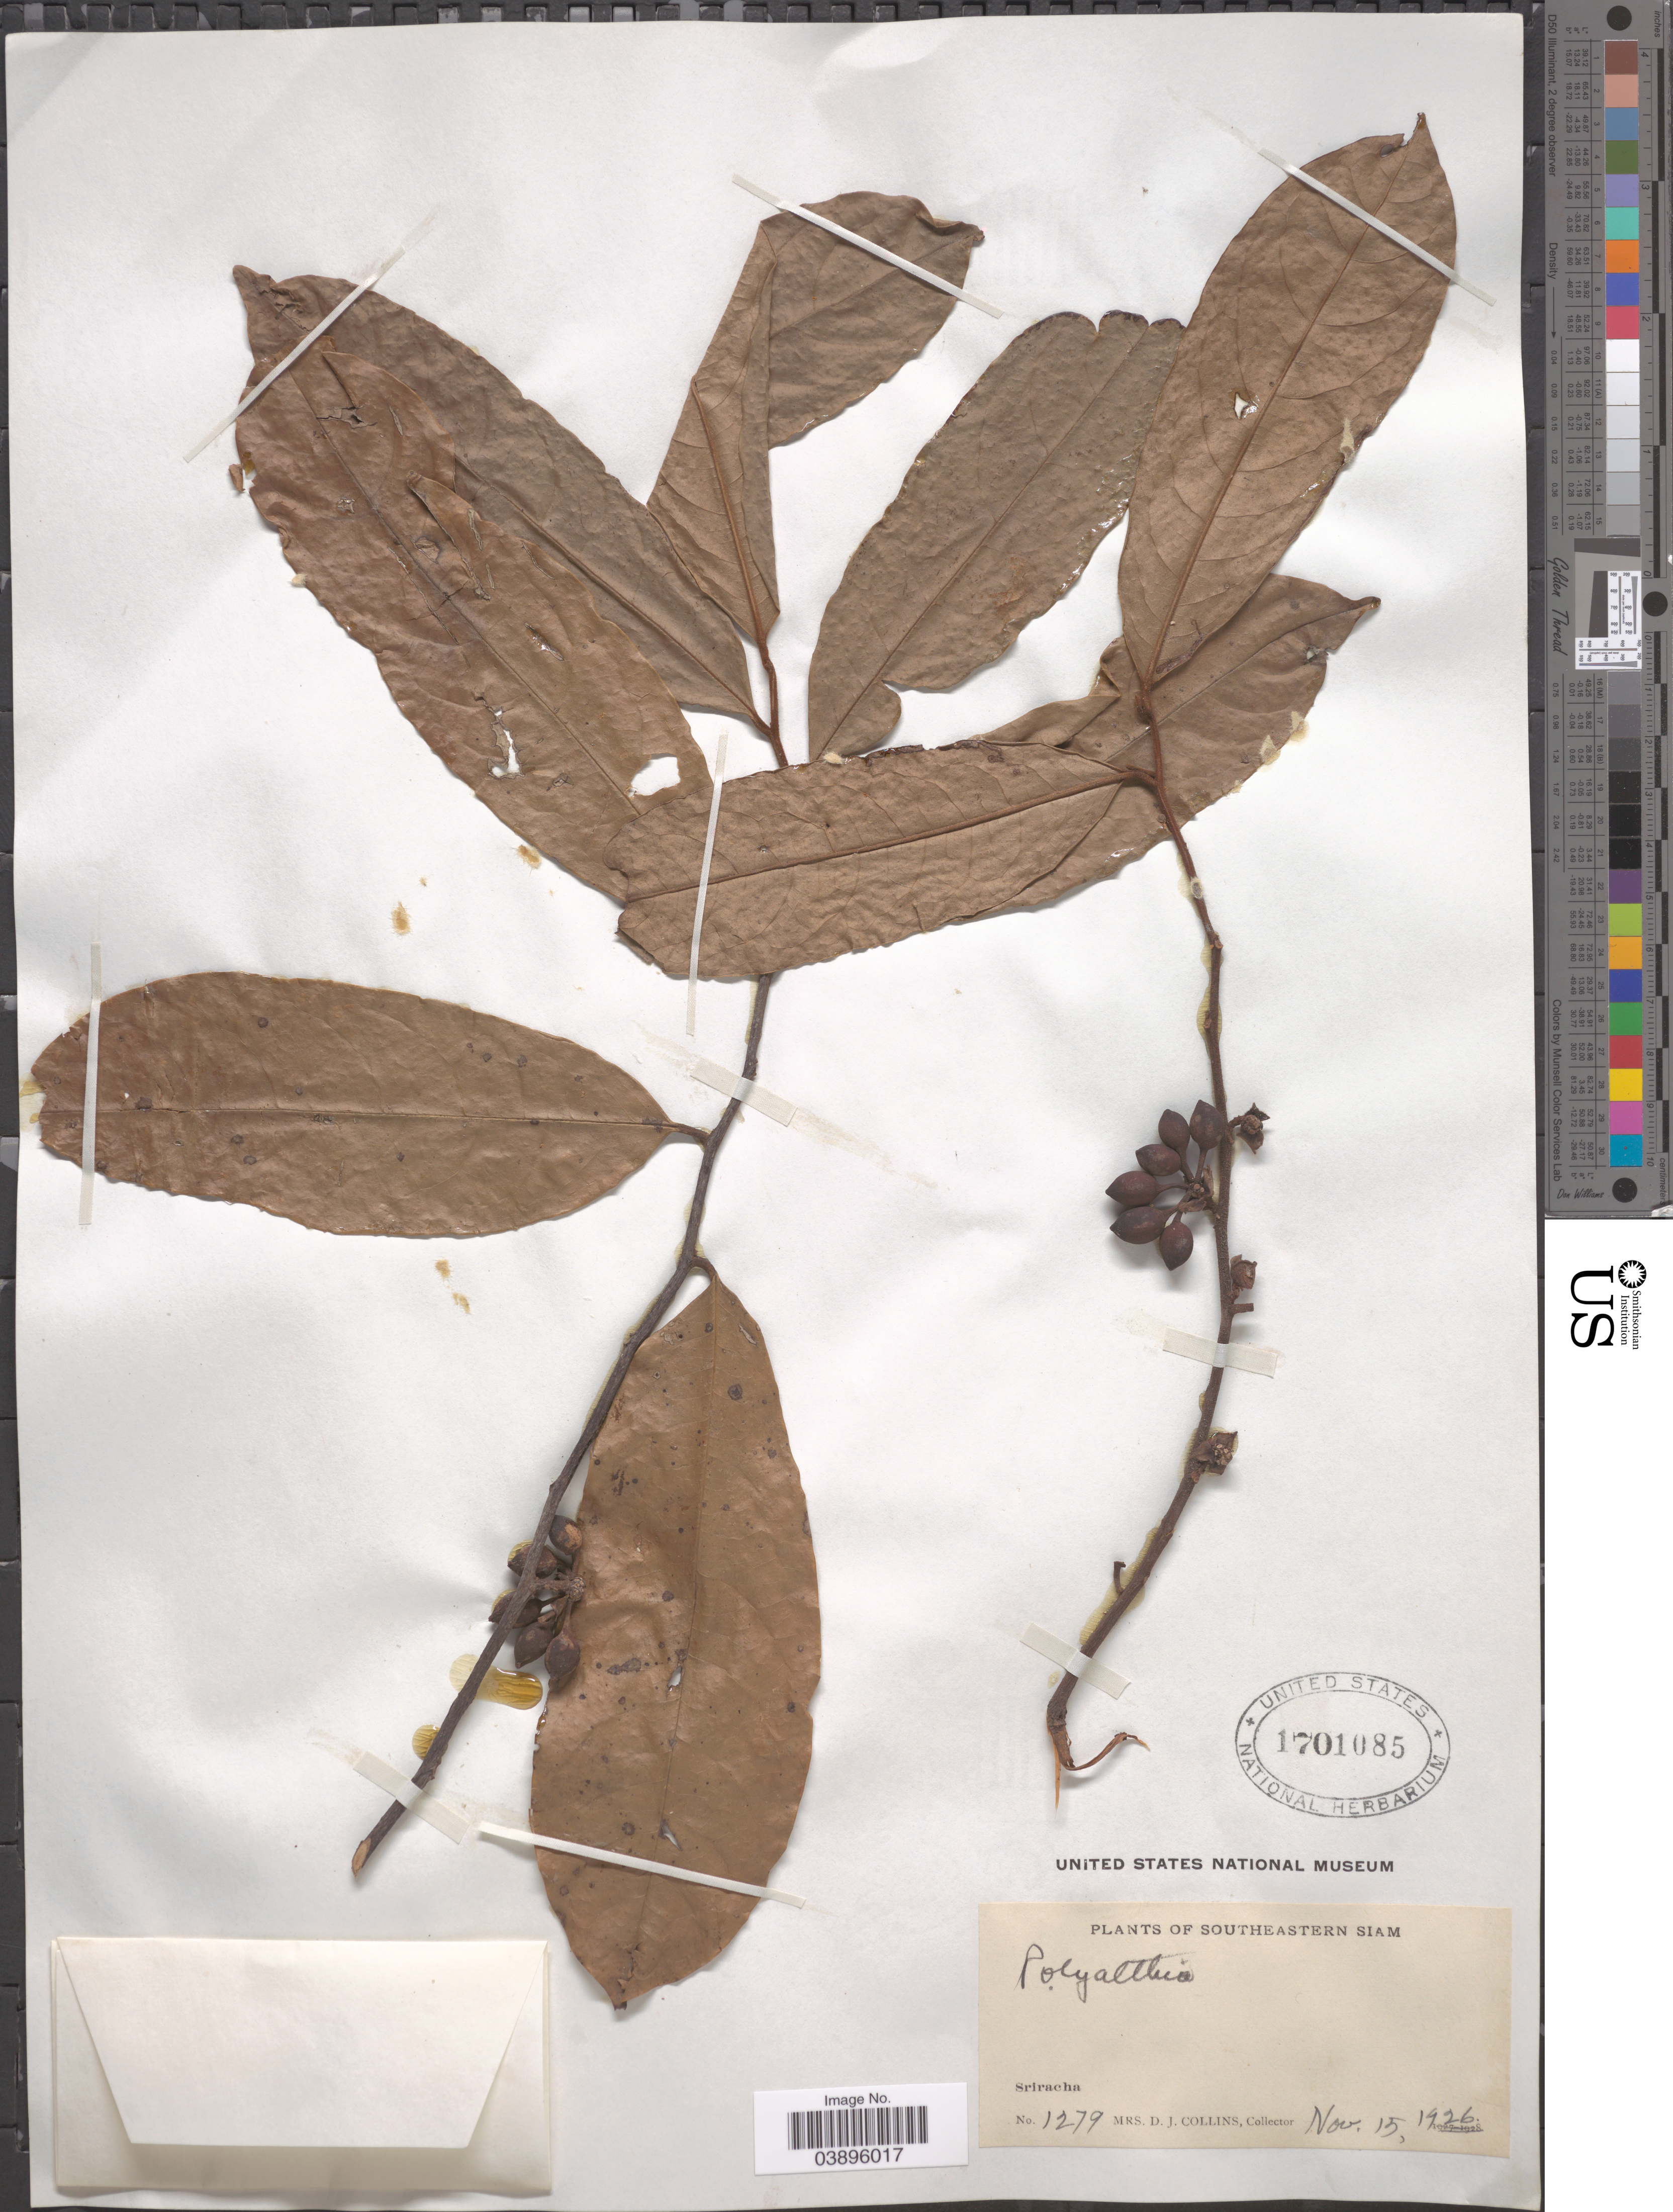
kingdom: Plantae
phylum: Tracheophyta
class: Magnoliopsida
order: Magnoliales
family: Annonaceae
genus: Polyalthia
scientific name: Polyalthia sp.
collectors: Mrs. D. J. Collins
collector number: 1279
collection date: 1926-11-15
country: Thailand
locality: Southeastern Siam. Sriracha.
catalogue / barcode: US 1701085